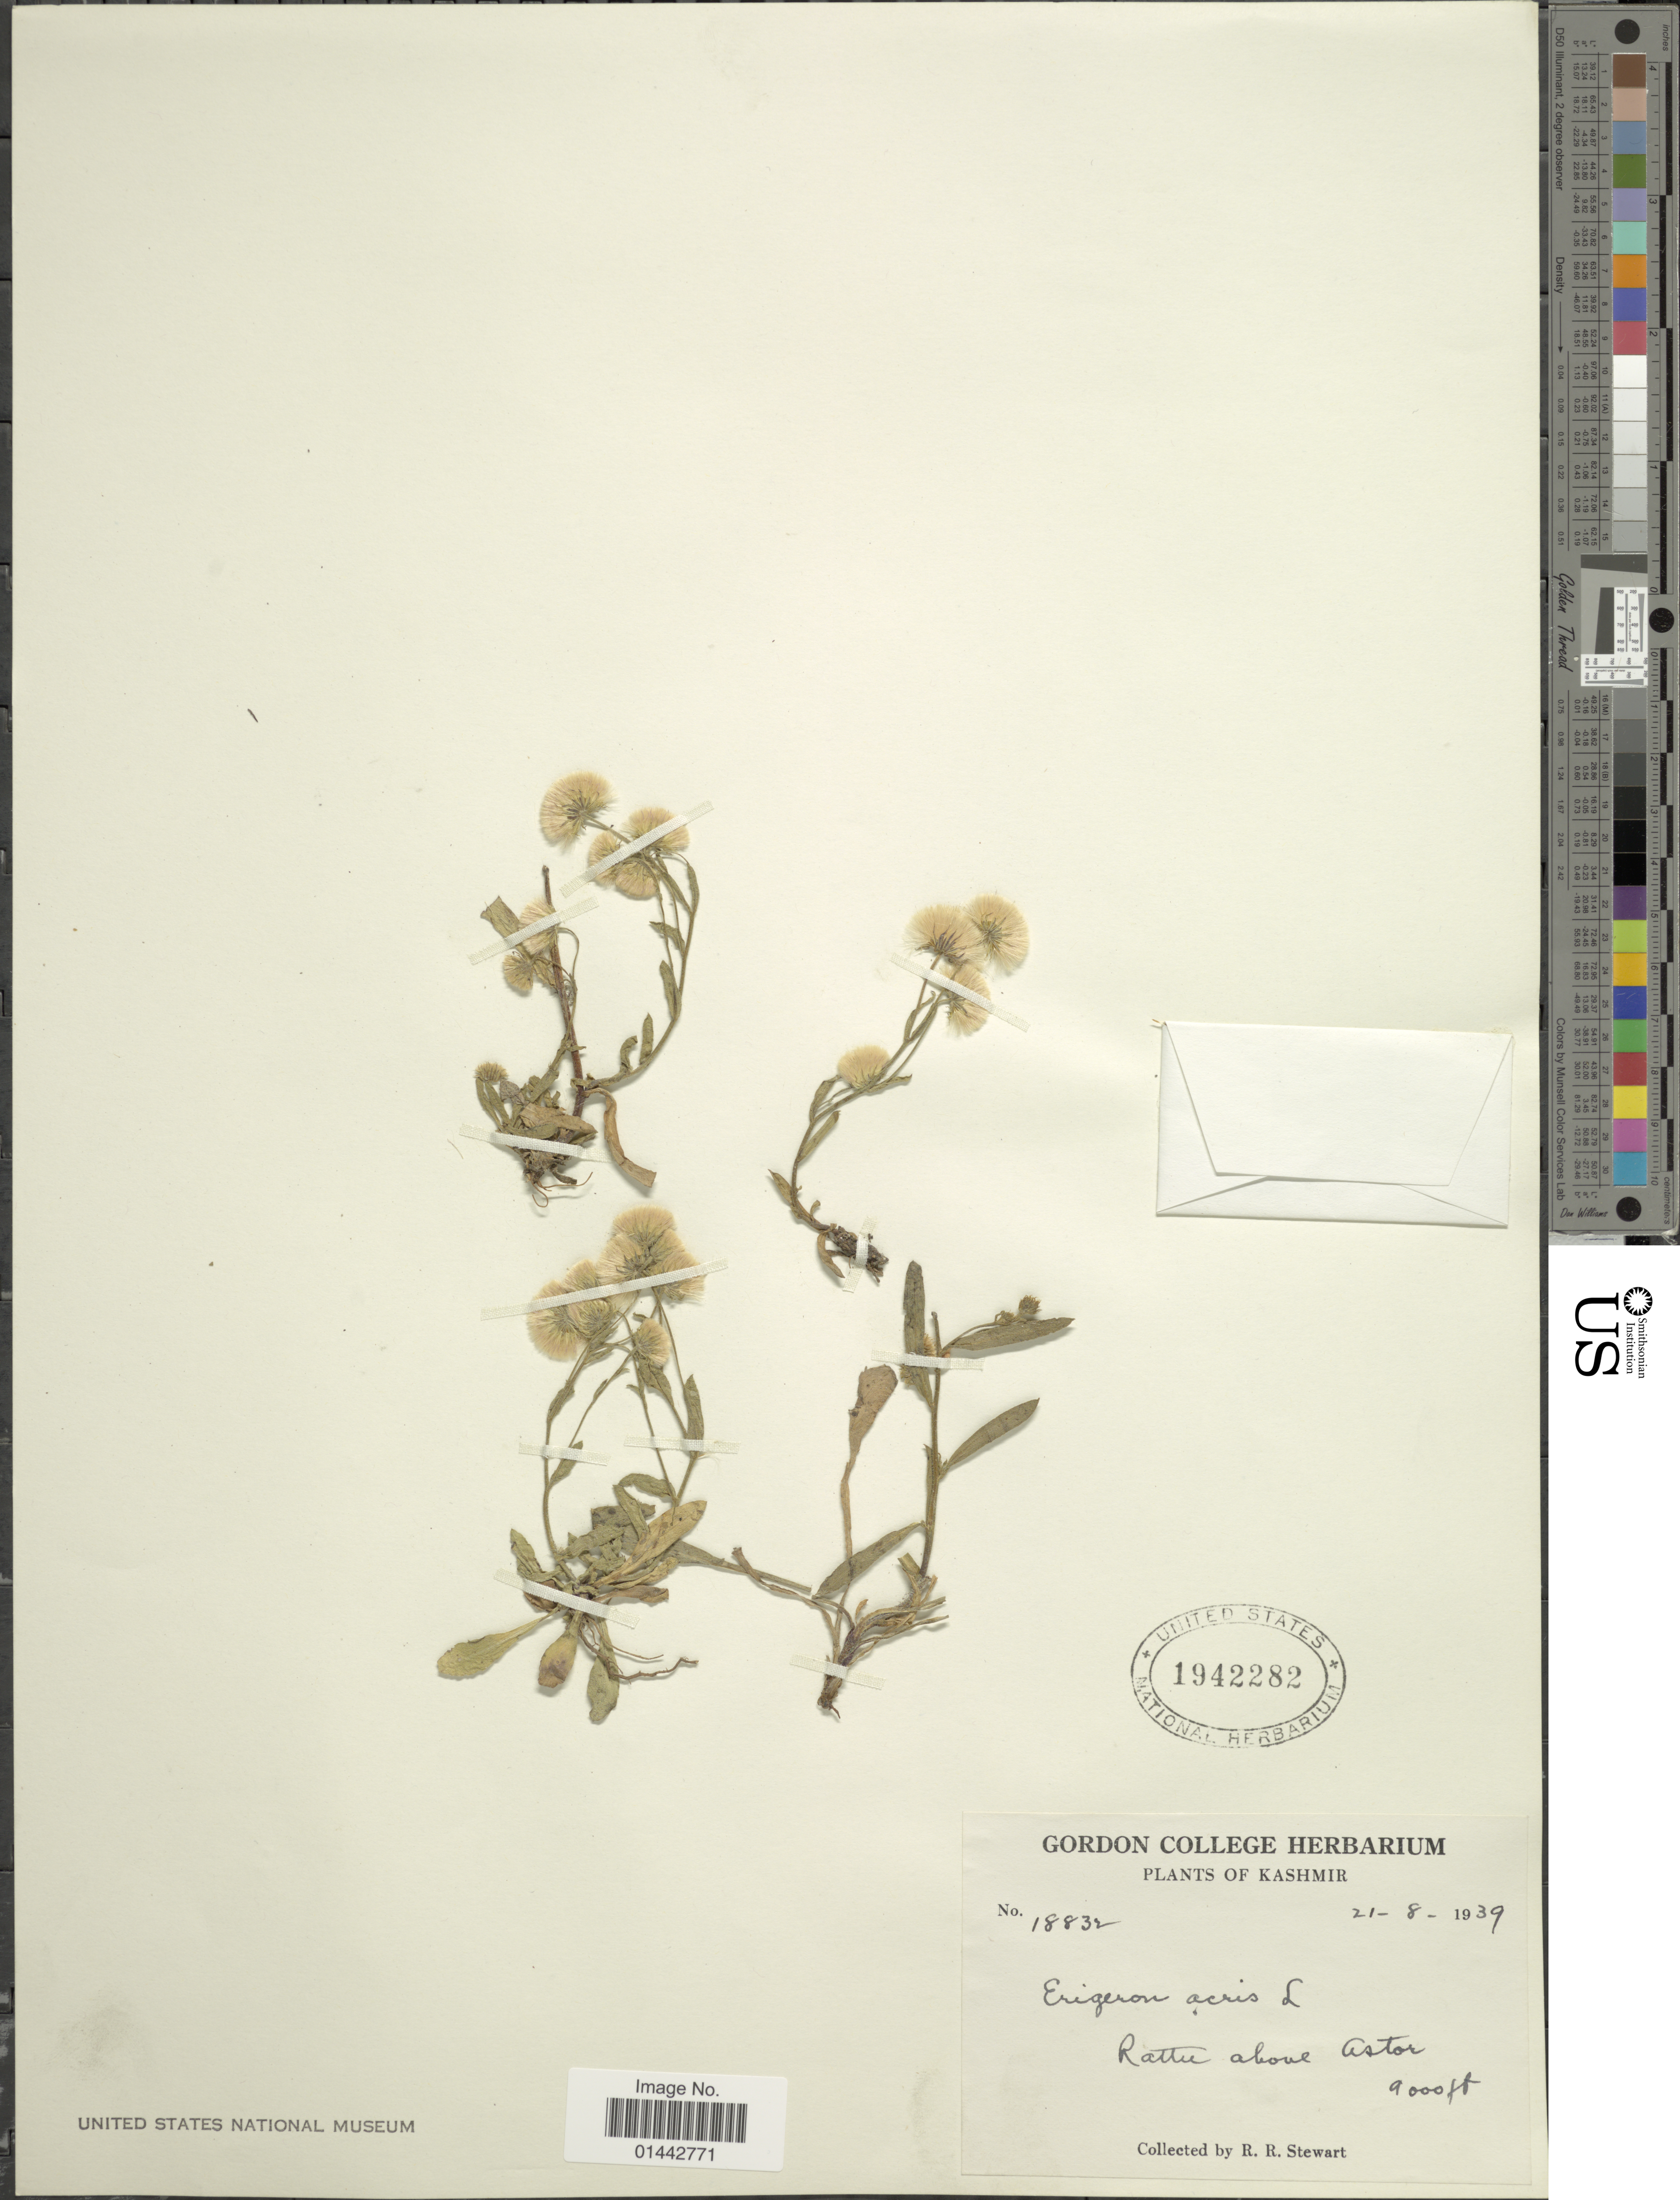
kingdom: Plantae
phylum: Tracheophyta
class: Magnoliopsida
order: Asterales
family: Asteraceae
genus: Erigeron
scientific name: Erigeron acris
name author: L.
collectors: R. R. Stewart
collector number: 18832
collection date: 1939-08-21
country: India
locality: Kashmir, Rattu above Astor.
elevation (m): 2743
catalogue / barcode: US 1942282